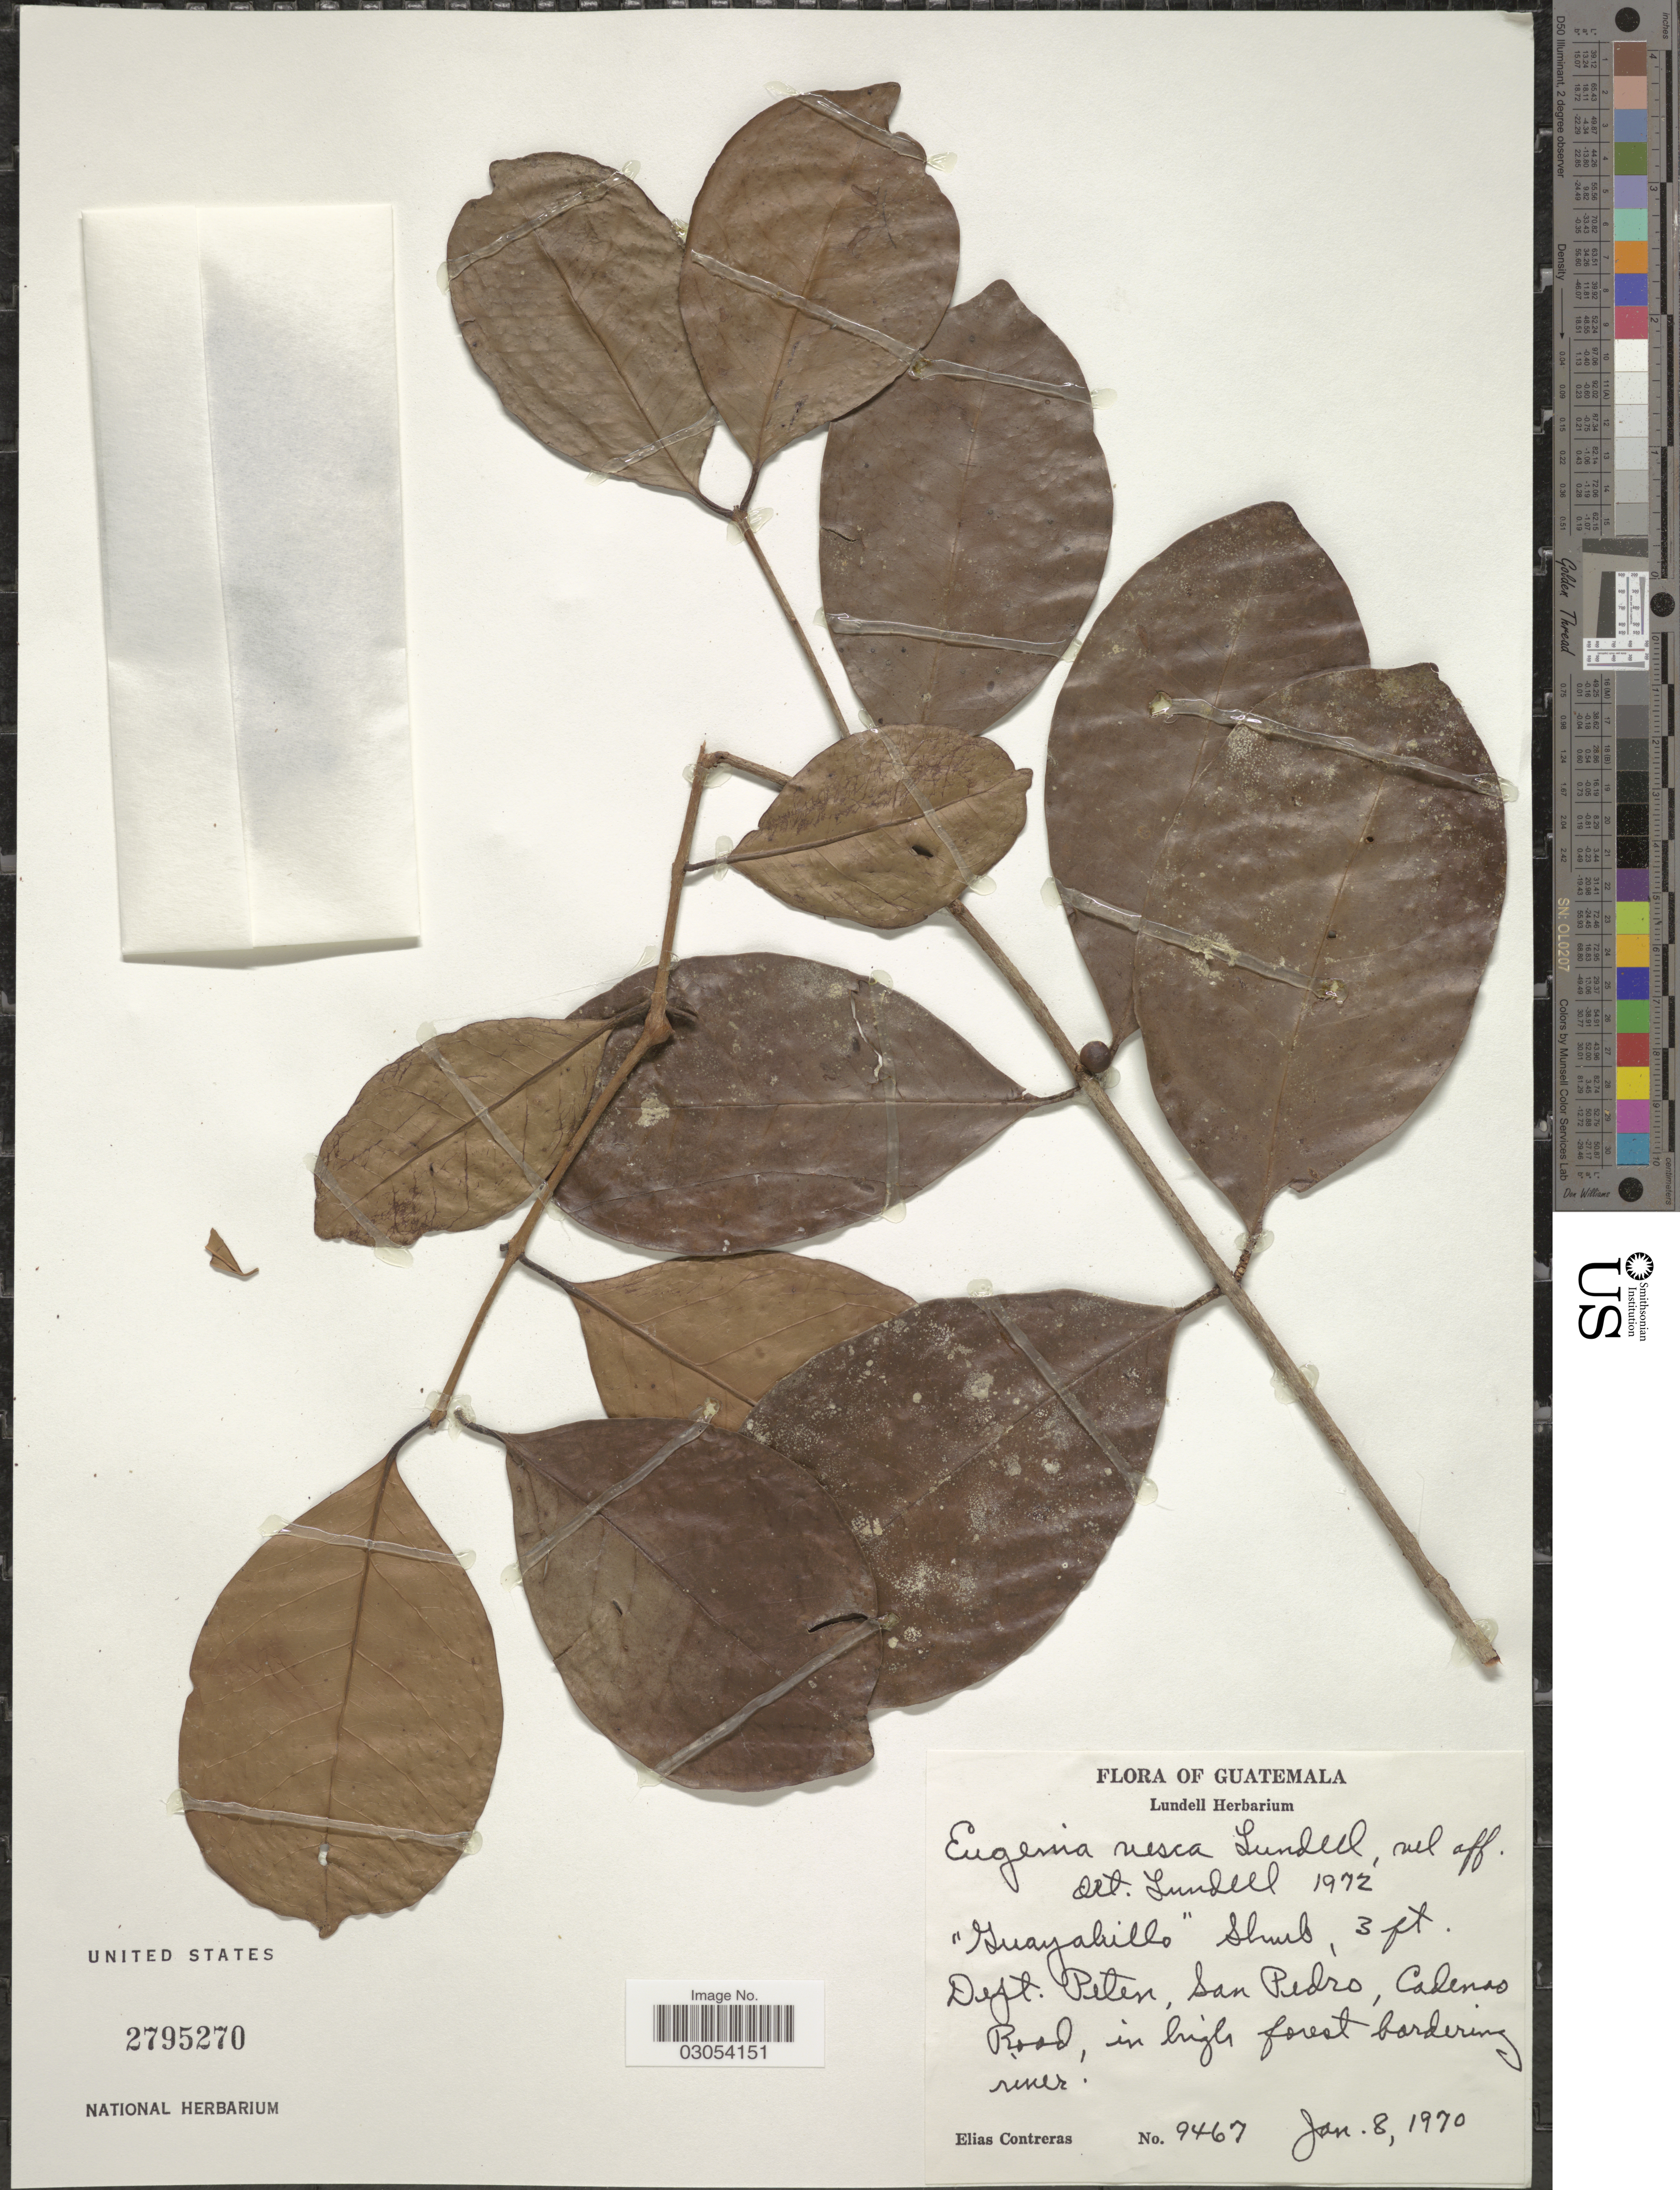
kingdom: Plantae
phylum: Tracheophyta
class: Magnoliopsida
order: Myrtales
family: Myrtaceae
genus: Eugenia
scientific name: Eugenia vesca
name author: Lundell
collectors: E. Contreras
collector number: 9467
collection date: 1970-01-08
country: Guatemala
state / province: El Petén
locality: Dept. Peten, San Pedro, Cadenas Road, in high forest bordering river.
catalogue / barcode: US 2795270